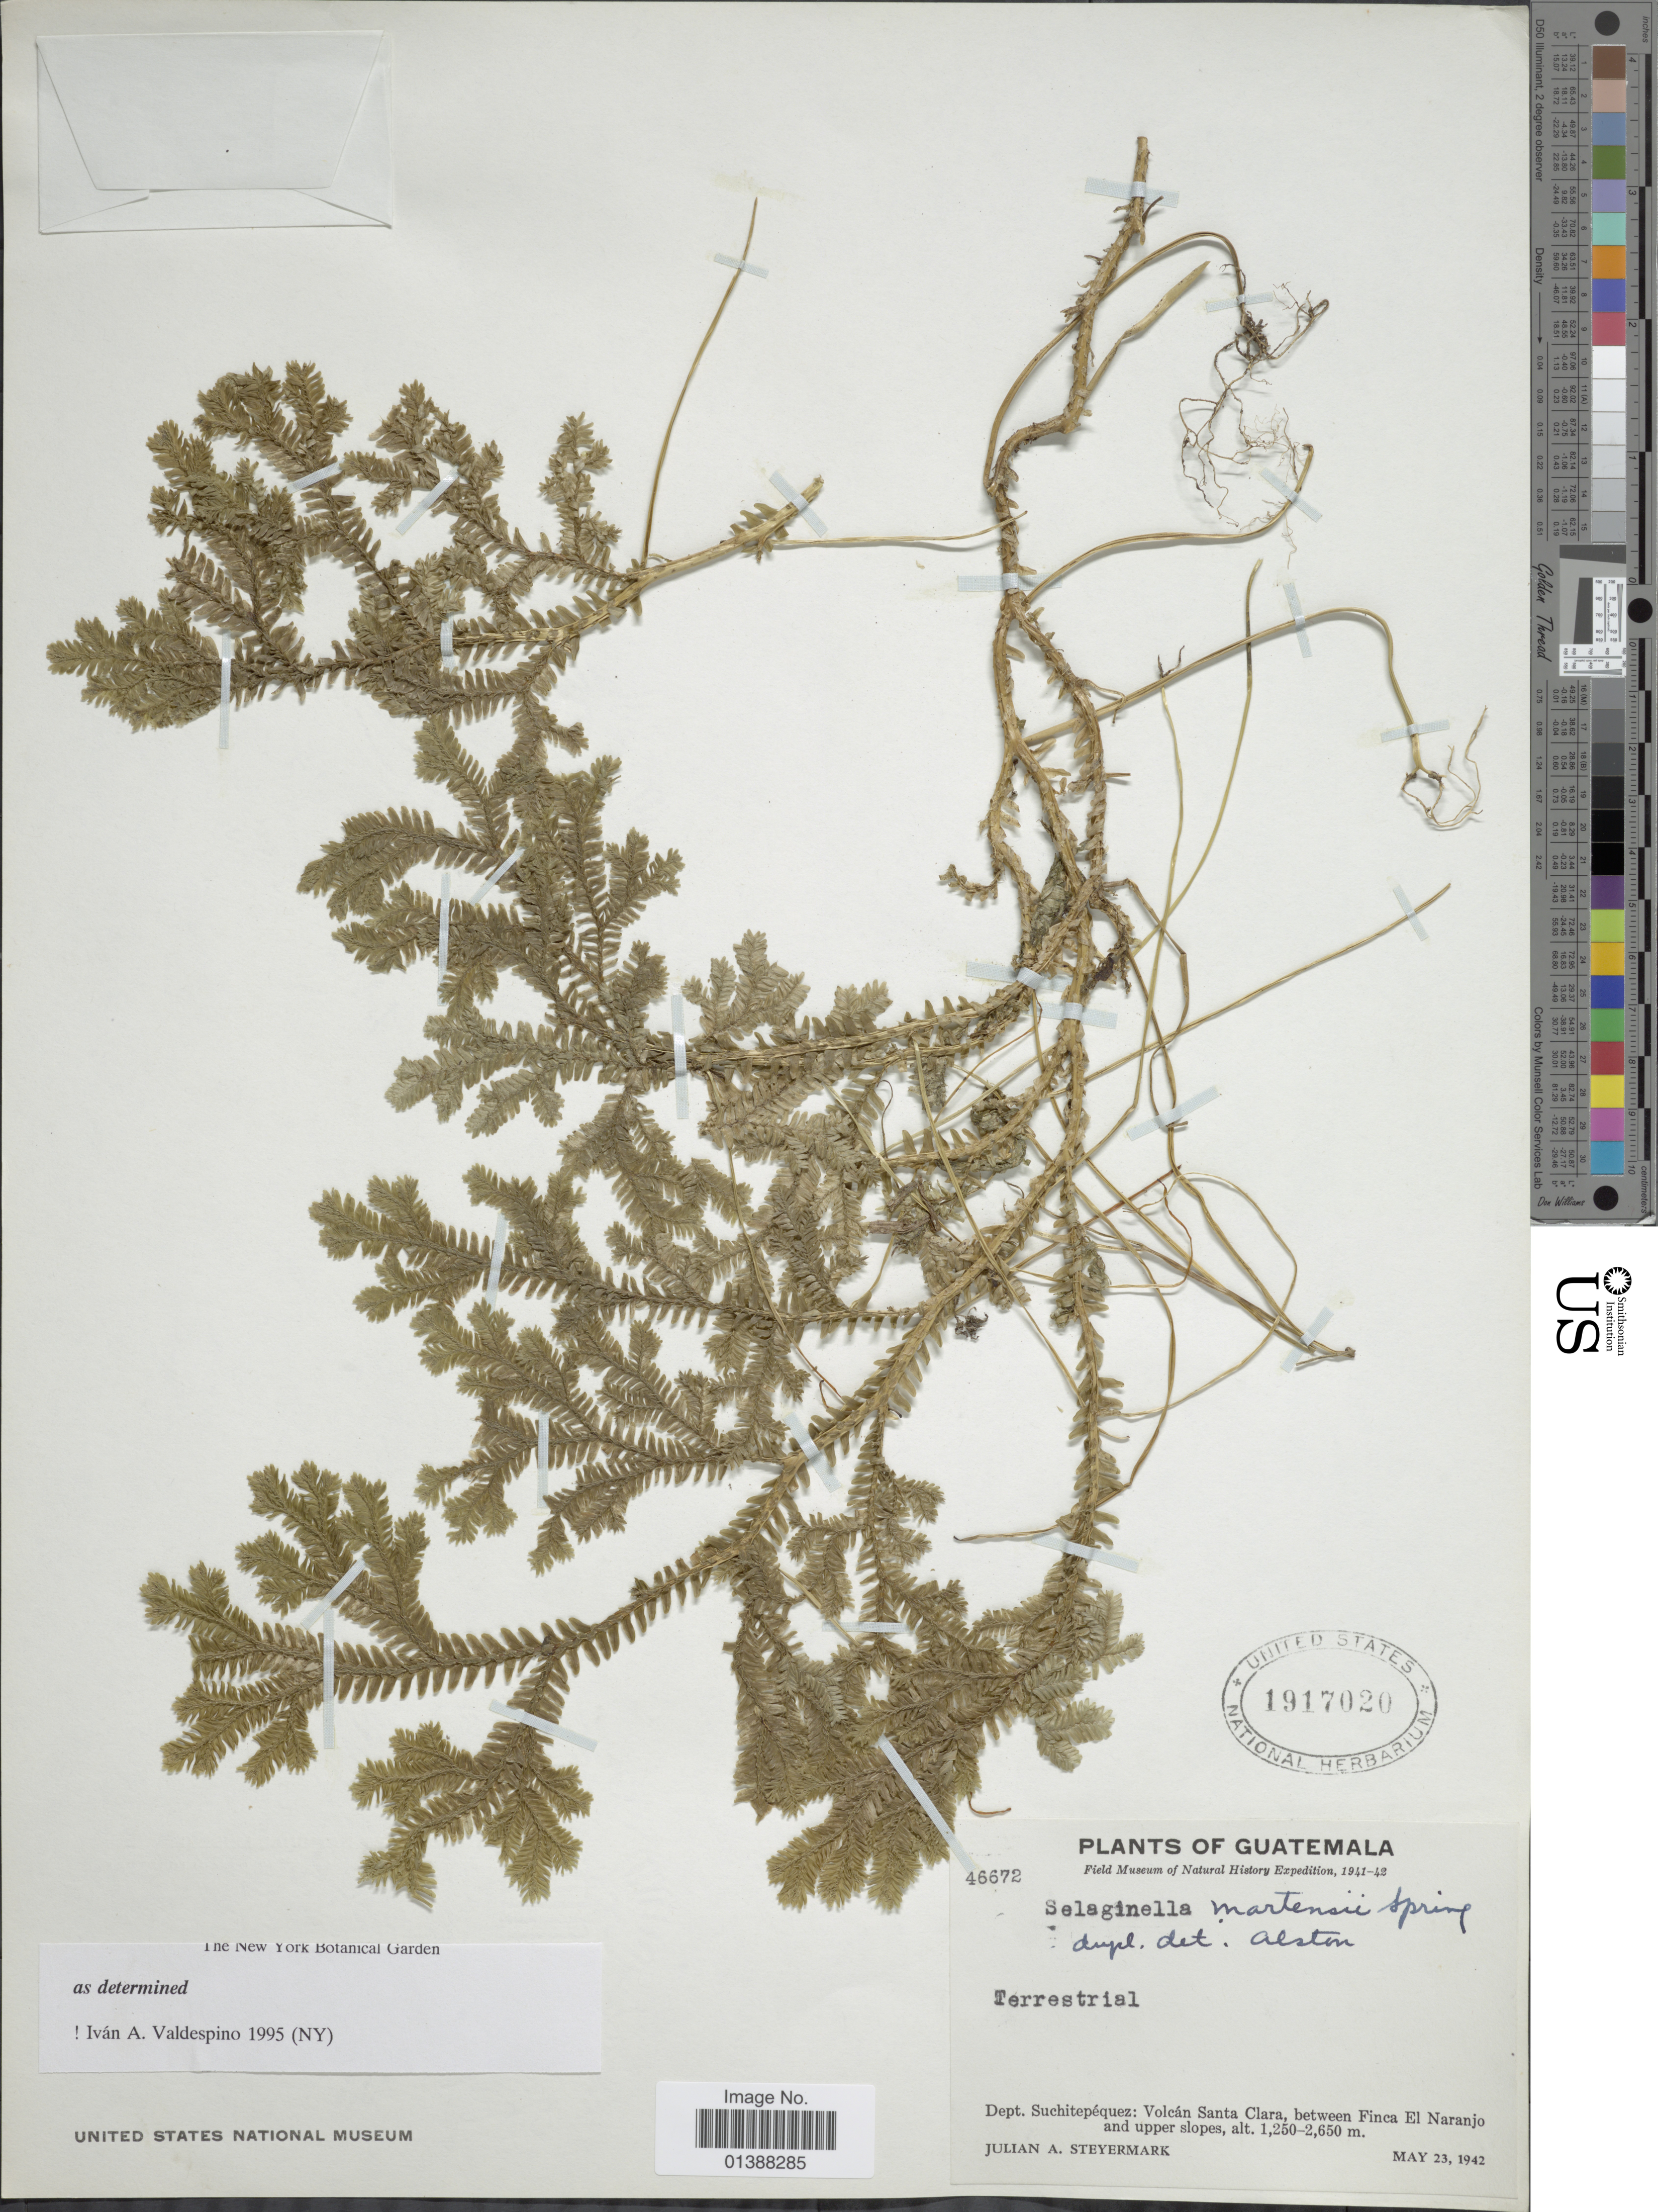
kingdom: Plantae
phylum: Tracheophyta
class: Lycopodiopsida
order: Selaginellales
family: Selaginellaceae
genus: Selaginella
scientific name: Selaginella martensii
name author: Spring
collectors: J. Steyermark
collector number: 46672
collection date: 1942-05-23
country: Guatemala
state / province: Suchitepéquez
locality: Volcán Santa Clara, between Finca El naranjo and upper slopes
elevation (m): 1250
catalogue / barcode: US 1917020